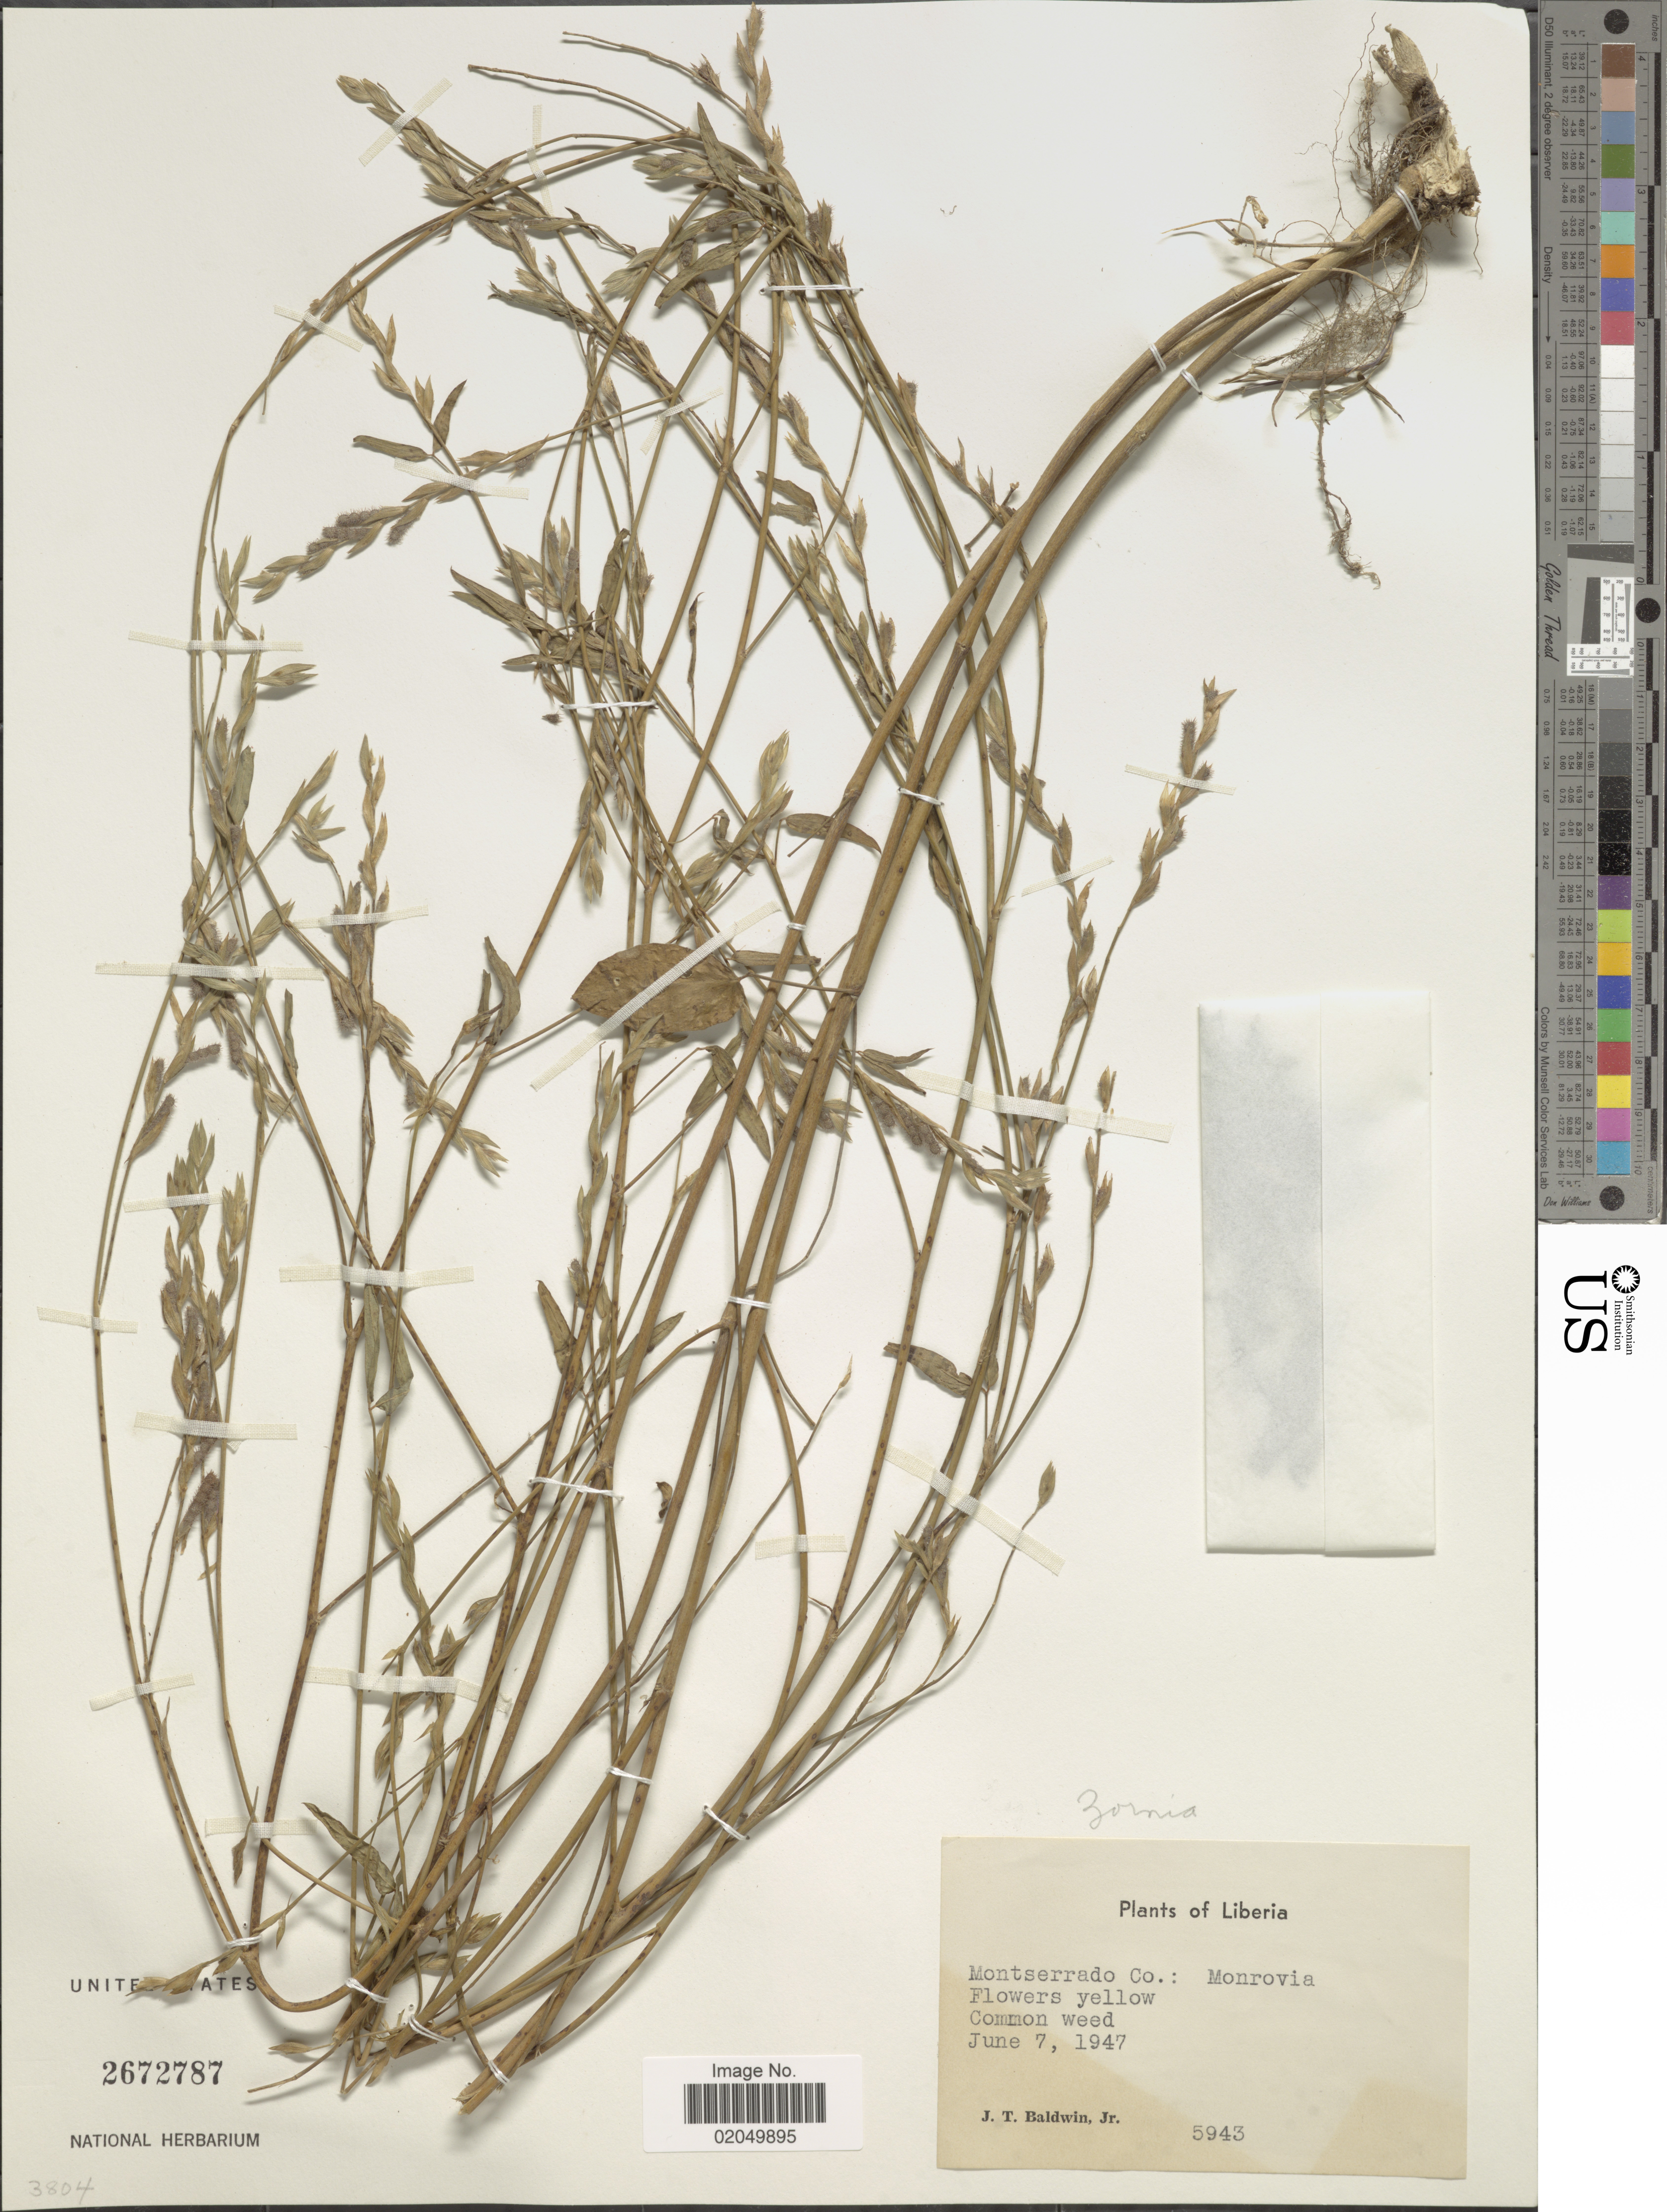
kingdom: Plantae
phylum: Tracheophyta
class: Magnoliopsida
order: Fabales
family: Fabaceae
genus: Zornia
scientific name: Zornia sp.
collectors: J. T. Baldwin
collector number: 5943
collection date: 1947-06-07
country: Liberia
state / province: Montserrado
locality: Montserrado Co., Monrovia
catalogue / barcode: US 2672787